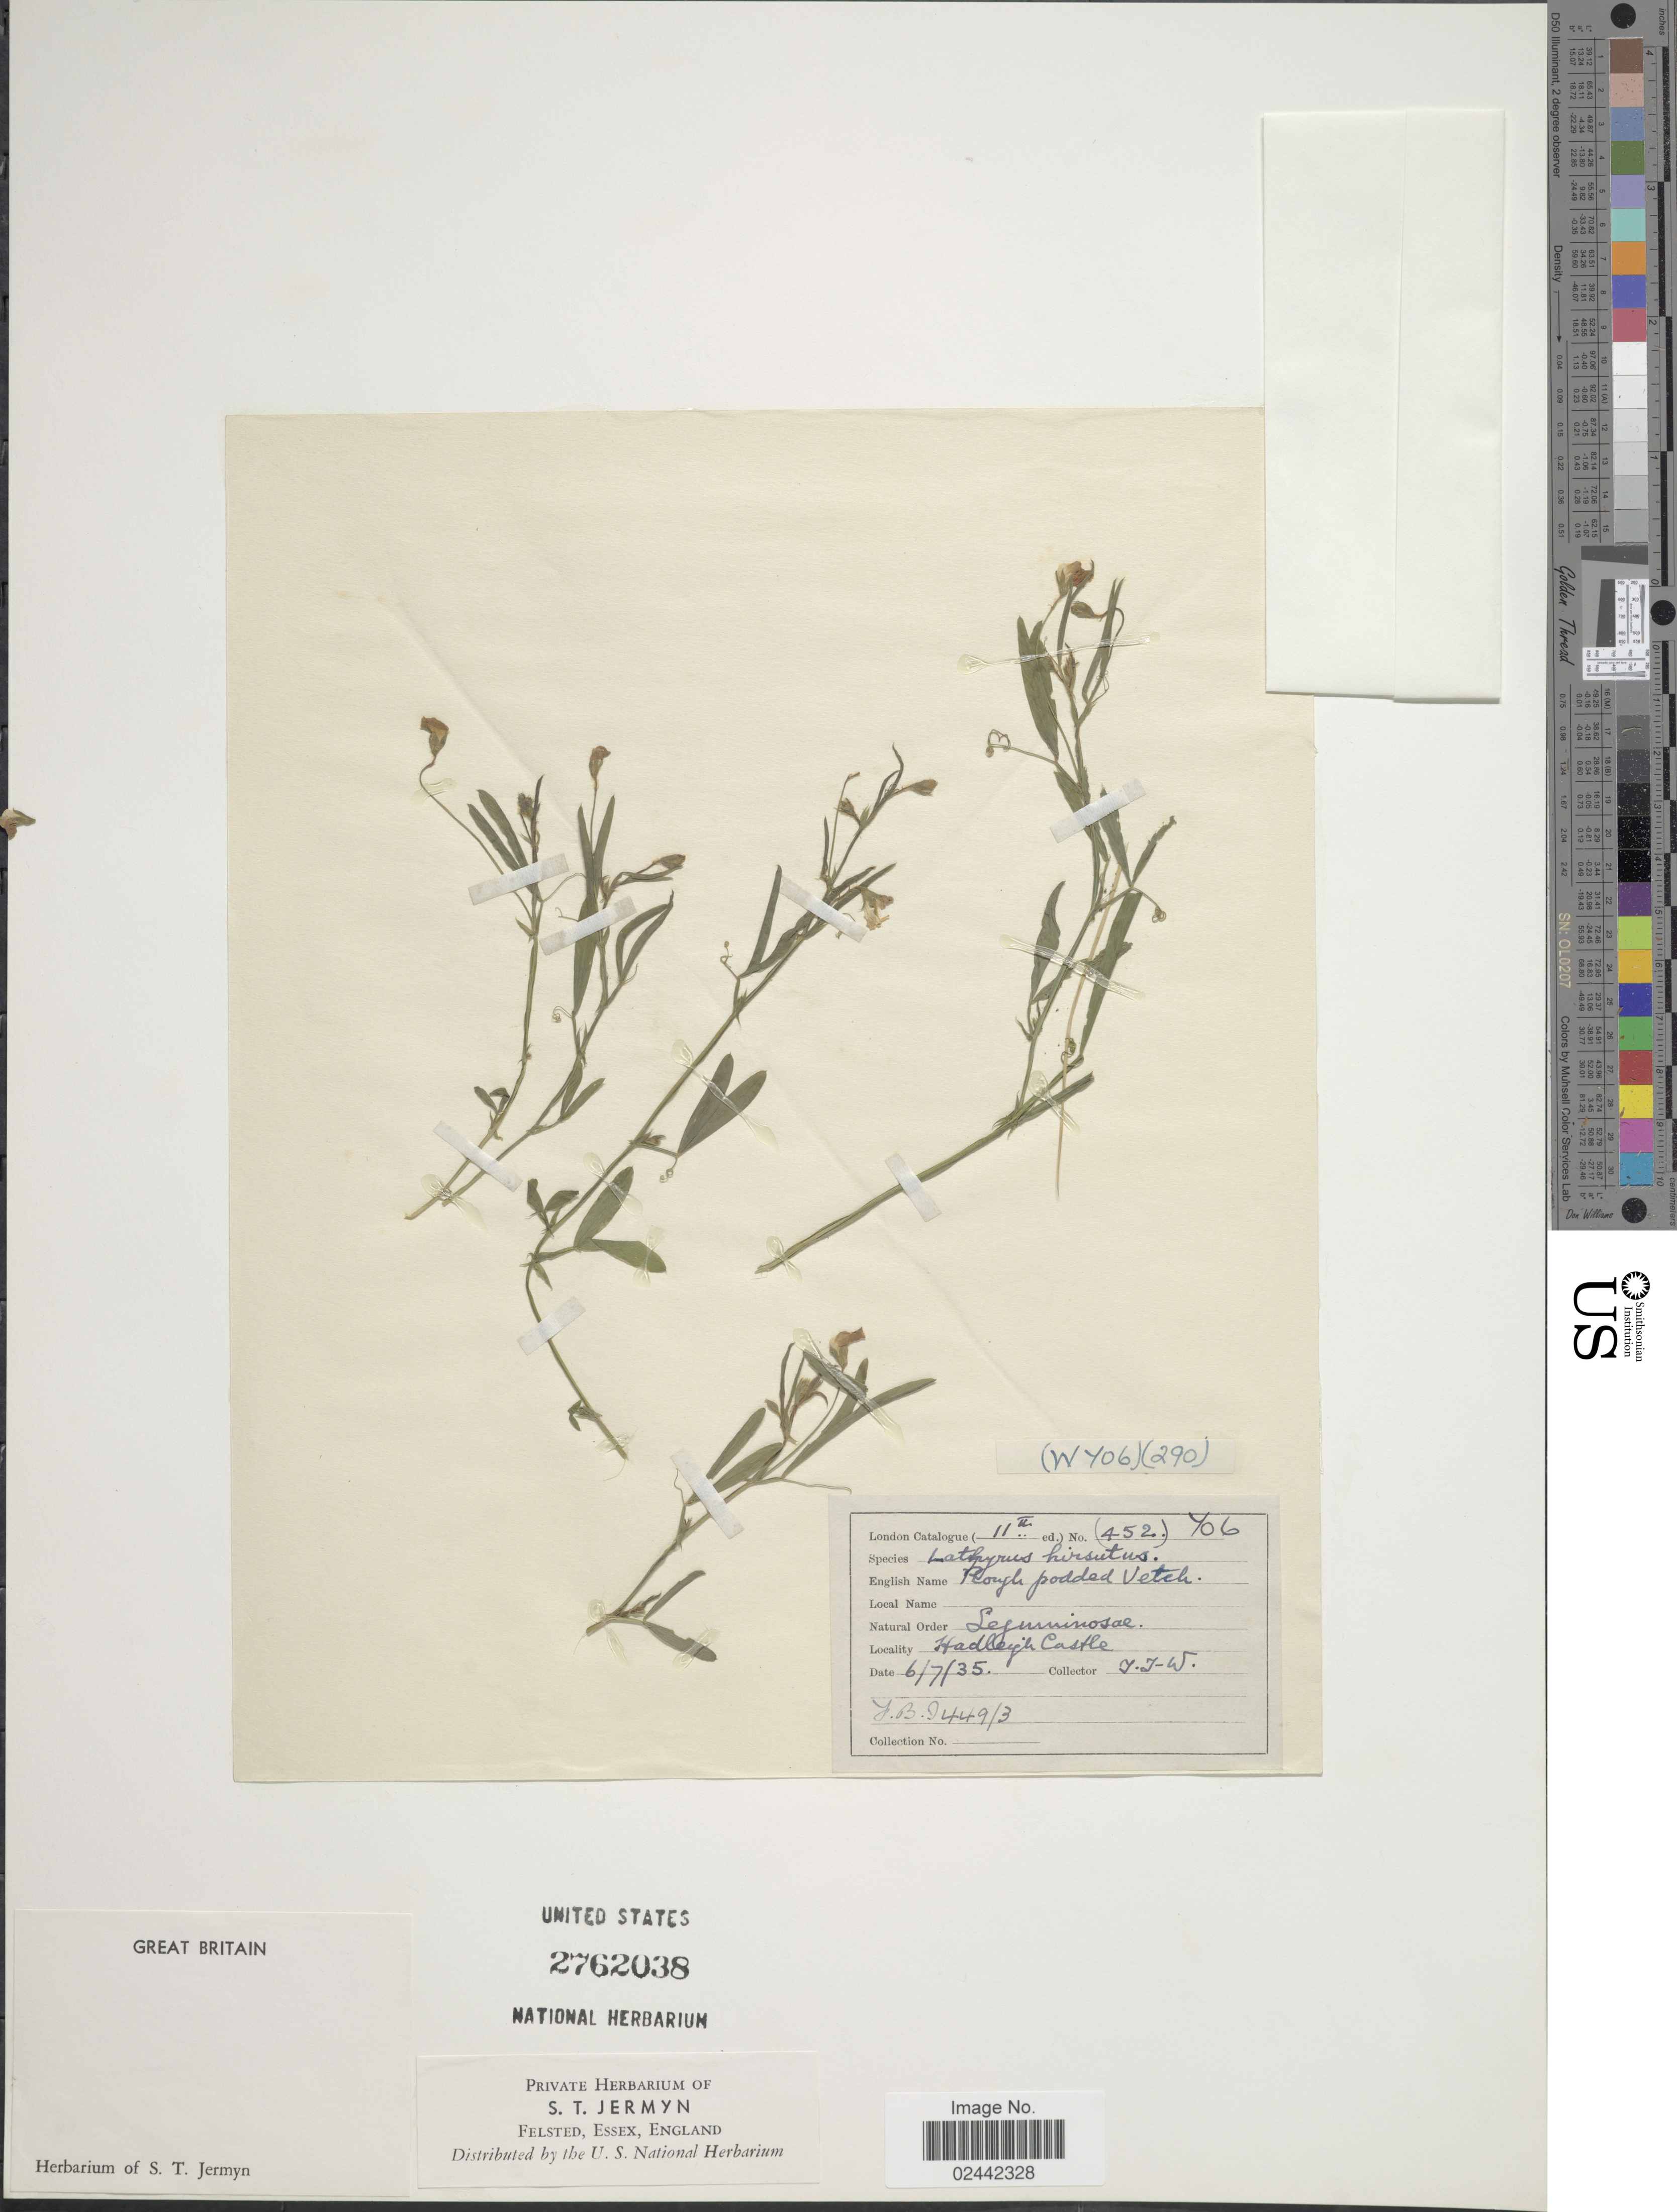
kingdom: Plantae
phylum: Tracheophyta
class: Magnoliopsida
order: Fabales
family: Fabaceae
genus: Lathyrus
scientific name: Lathyrus hirsutus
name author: L.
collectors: T. T. -W.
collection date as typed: Transcribed d/m/y: 6/7/35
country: United Kingdom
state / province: England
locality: Great Britain. Hadleigh Castle.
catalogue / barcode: US 2762038